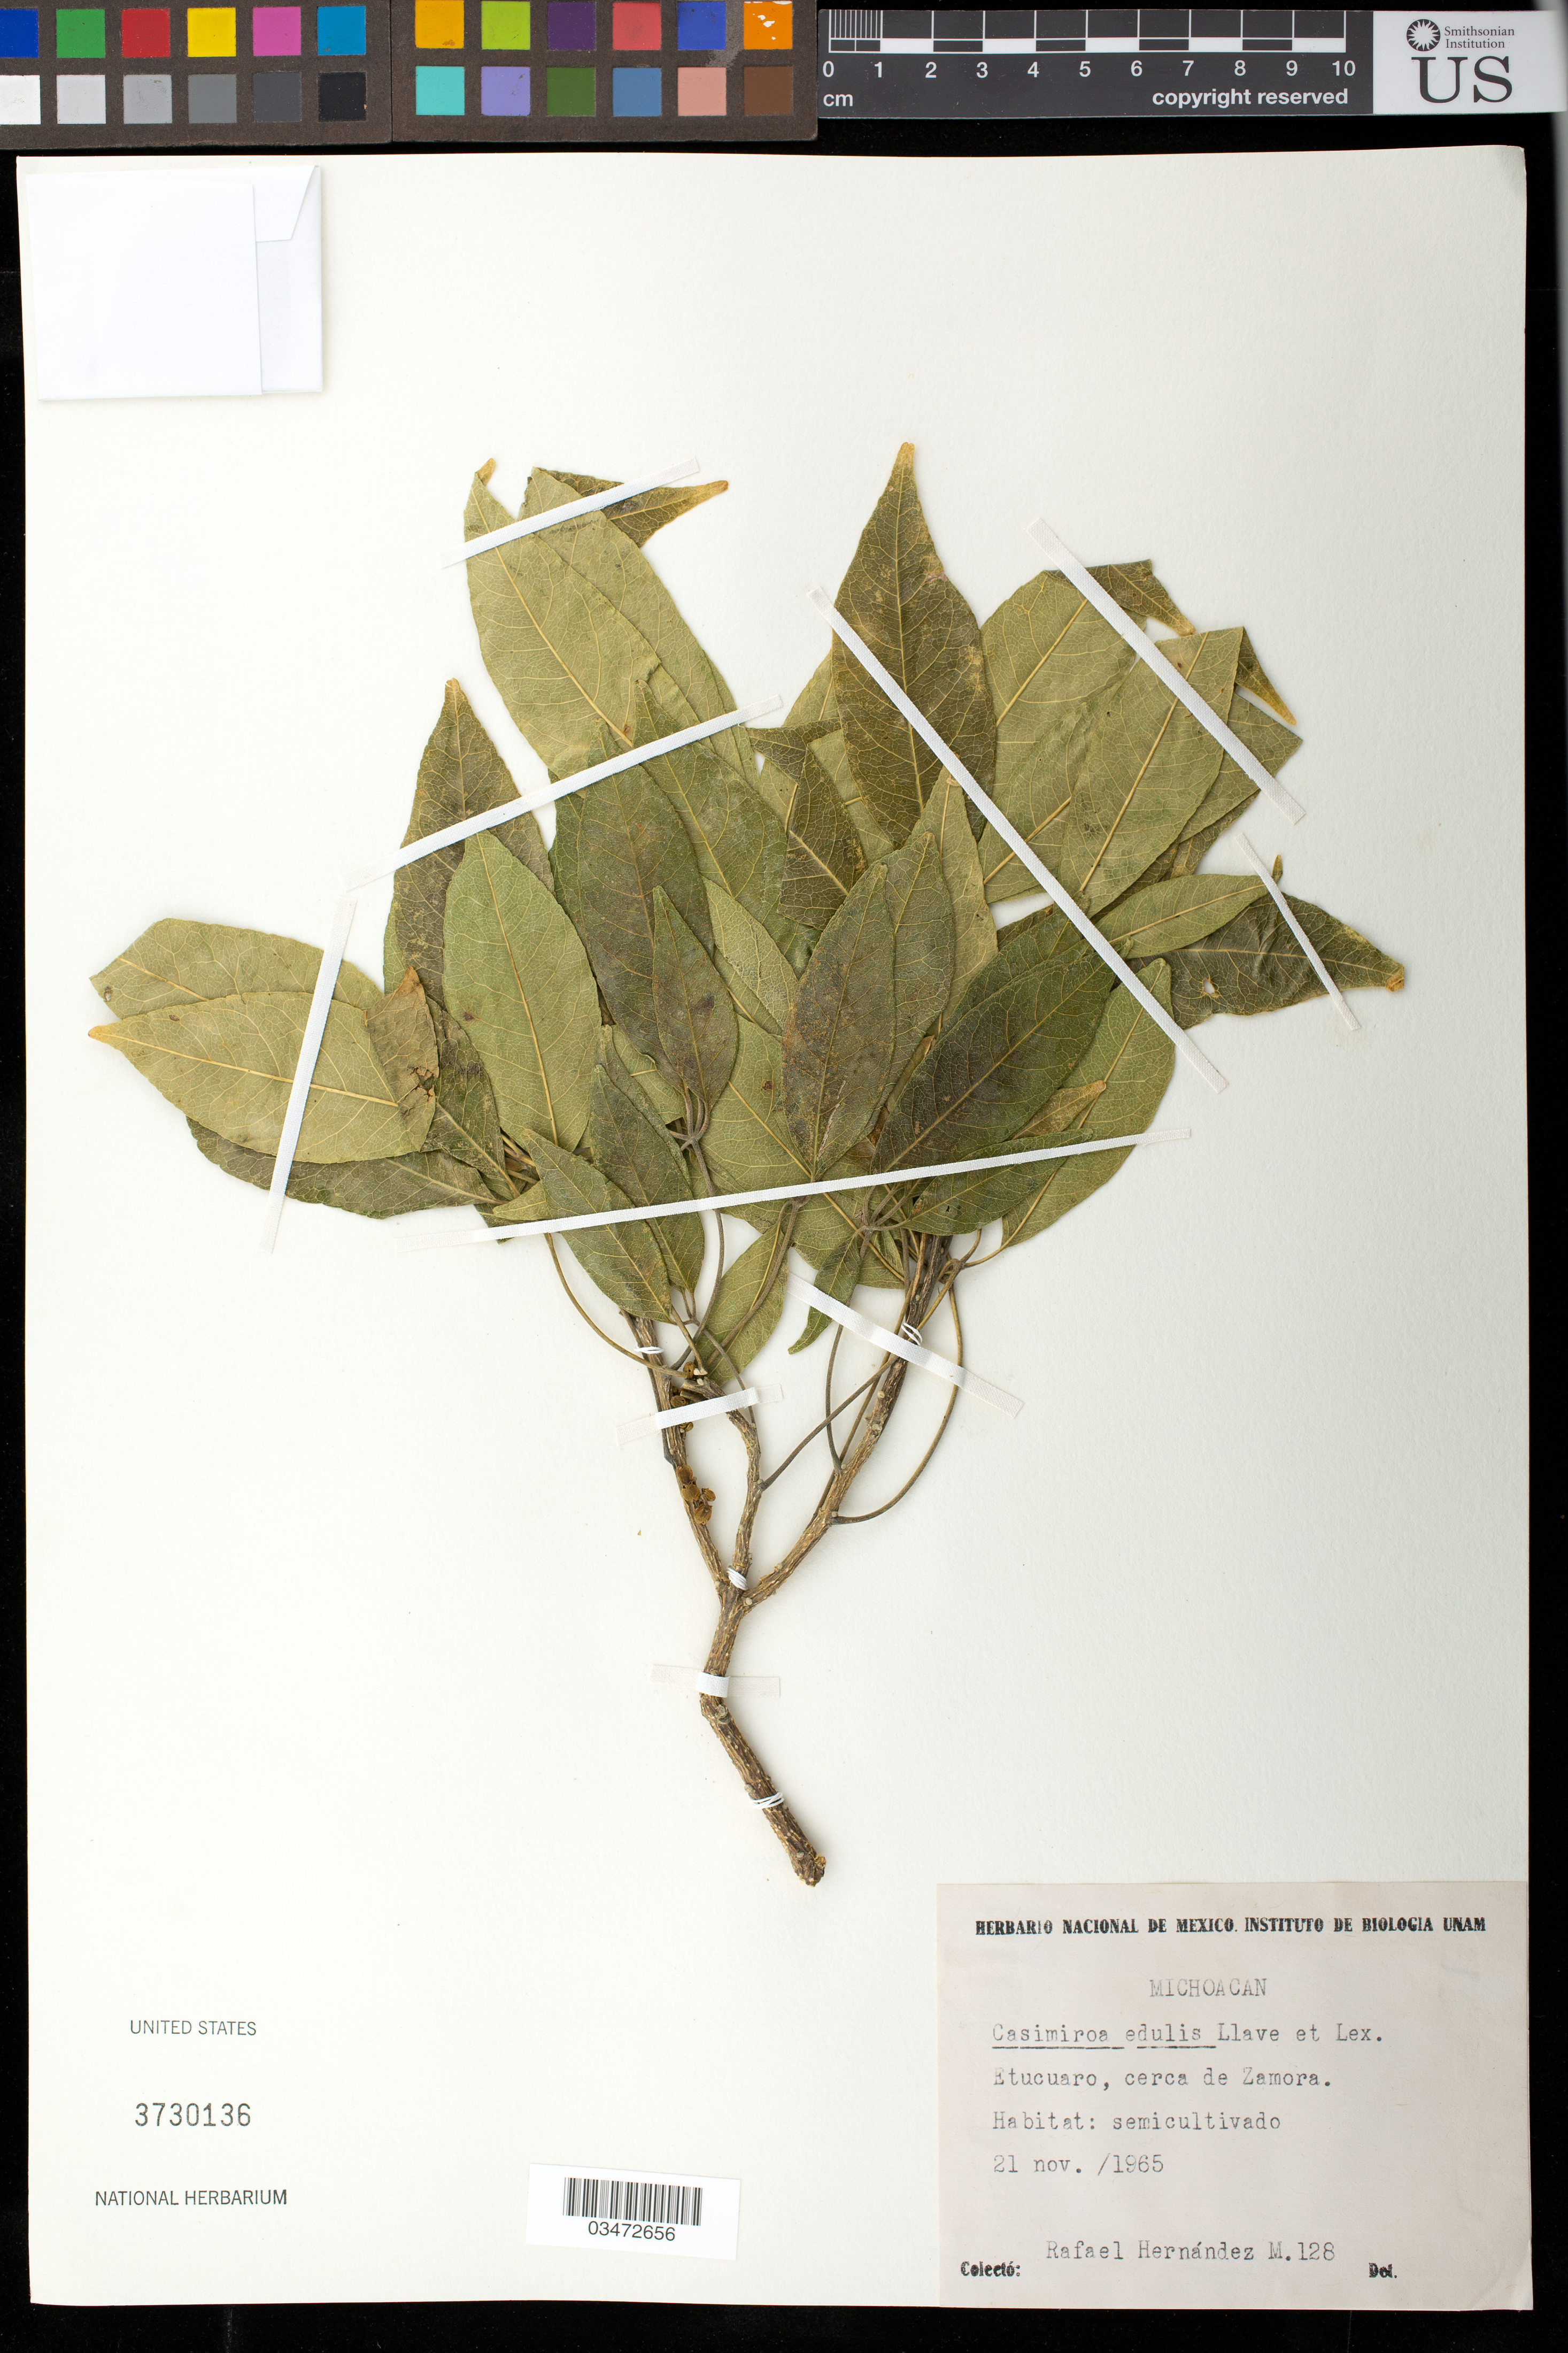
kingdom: Plantae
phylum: Tracheophyta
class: Magnoliopsida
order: Sapindales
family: Rutaceae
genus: Casimiroa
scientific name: Casimiroa edulis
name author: La Llave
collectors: R. M. Hernandez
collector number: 128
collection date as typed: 5 Sep 1961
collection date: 1965-11-21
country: Mexico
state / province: Michoacán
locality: Etucuaro, cerca de Zamora.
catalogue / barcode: US 3730136